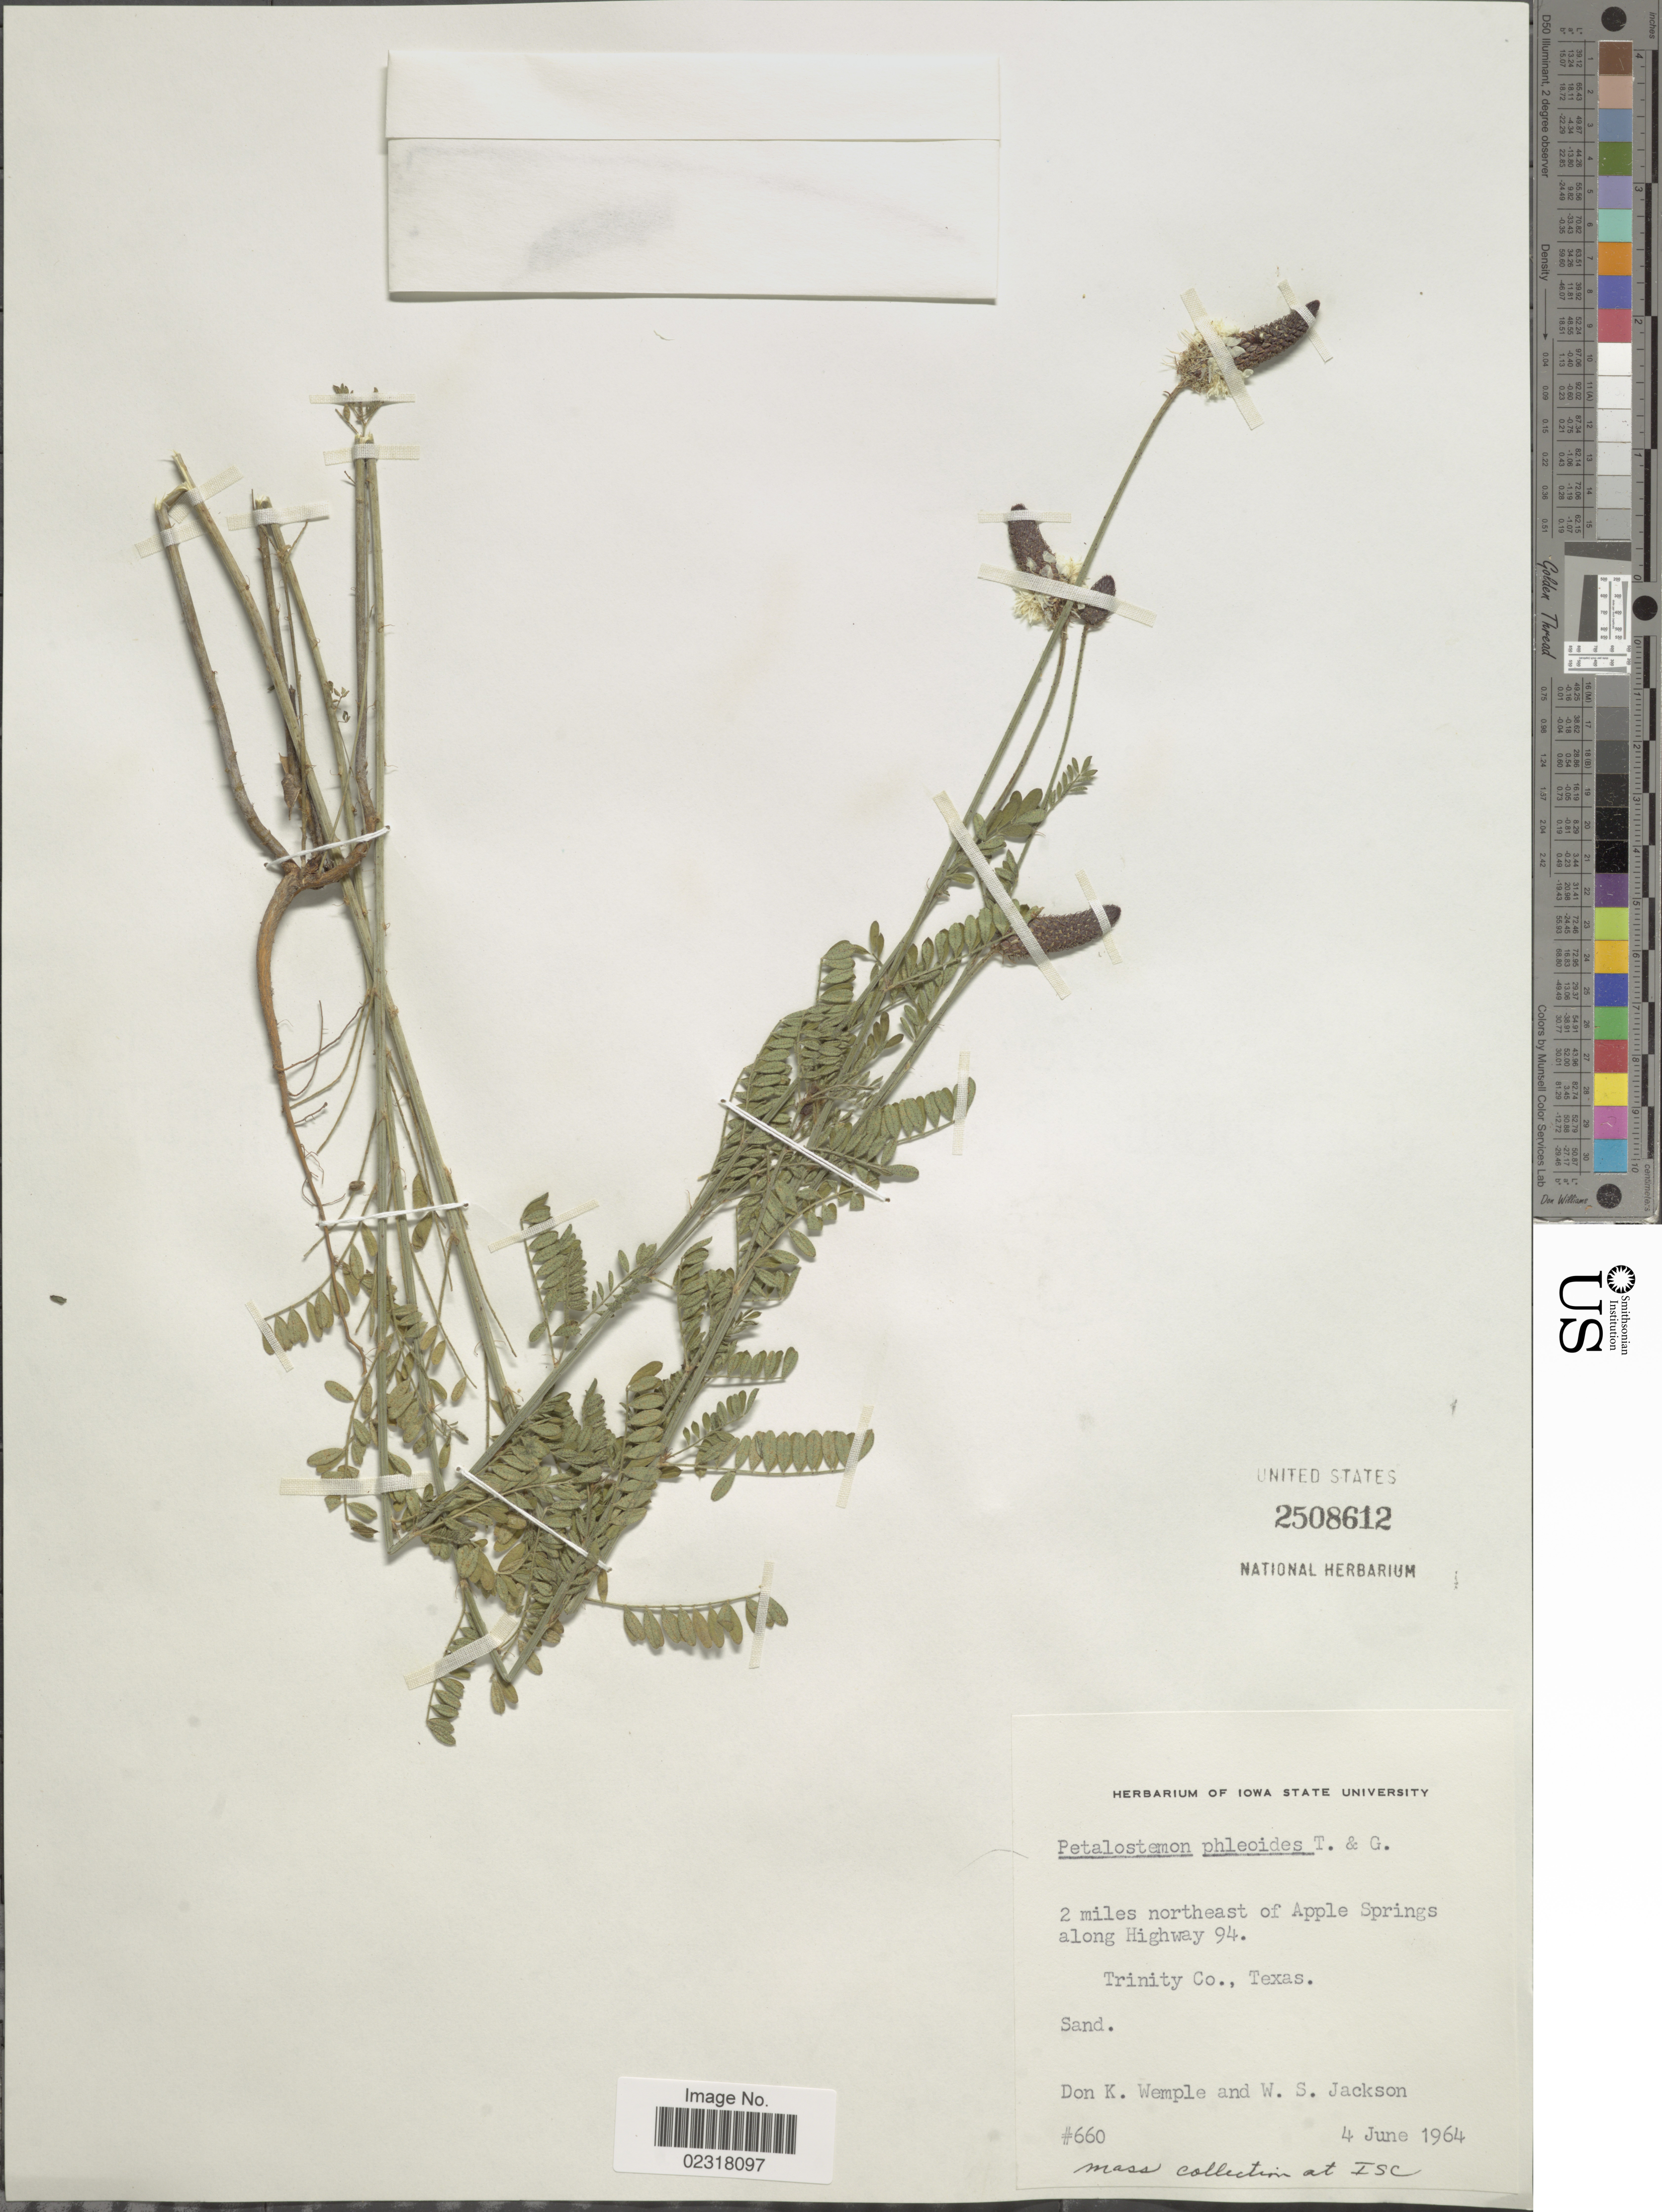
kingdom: Plantae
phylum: Tracheophyta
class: Magnoliopsida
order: Fabales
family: Fabaceae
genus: Dalea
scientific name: Dalea phleoides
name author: (Torr. & A. Gray) Shinners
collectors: D. Wemple & W. Jackson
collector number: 660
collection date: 1964-06-04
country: United States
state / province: Texas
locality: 2 miles northeast of Apple Springs along Highway 94, Trinity Co.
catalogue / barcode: US 2508612